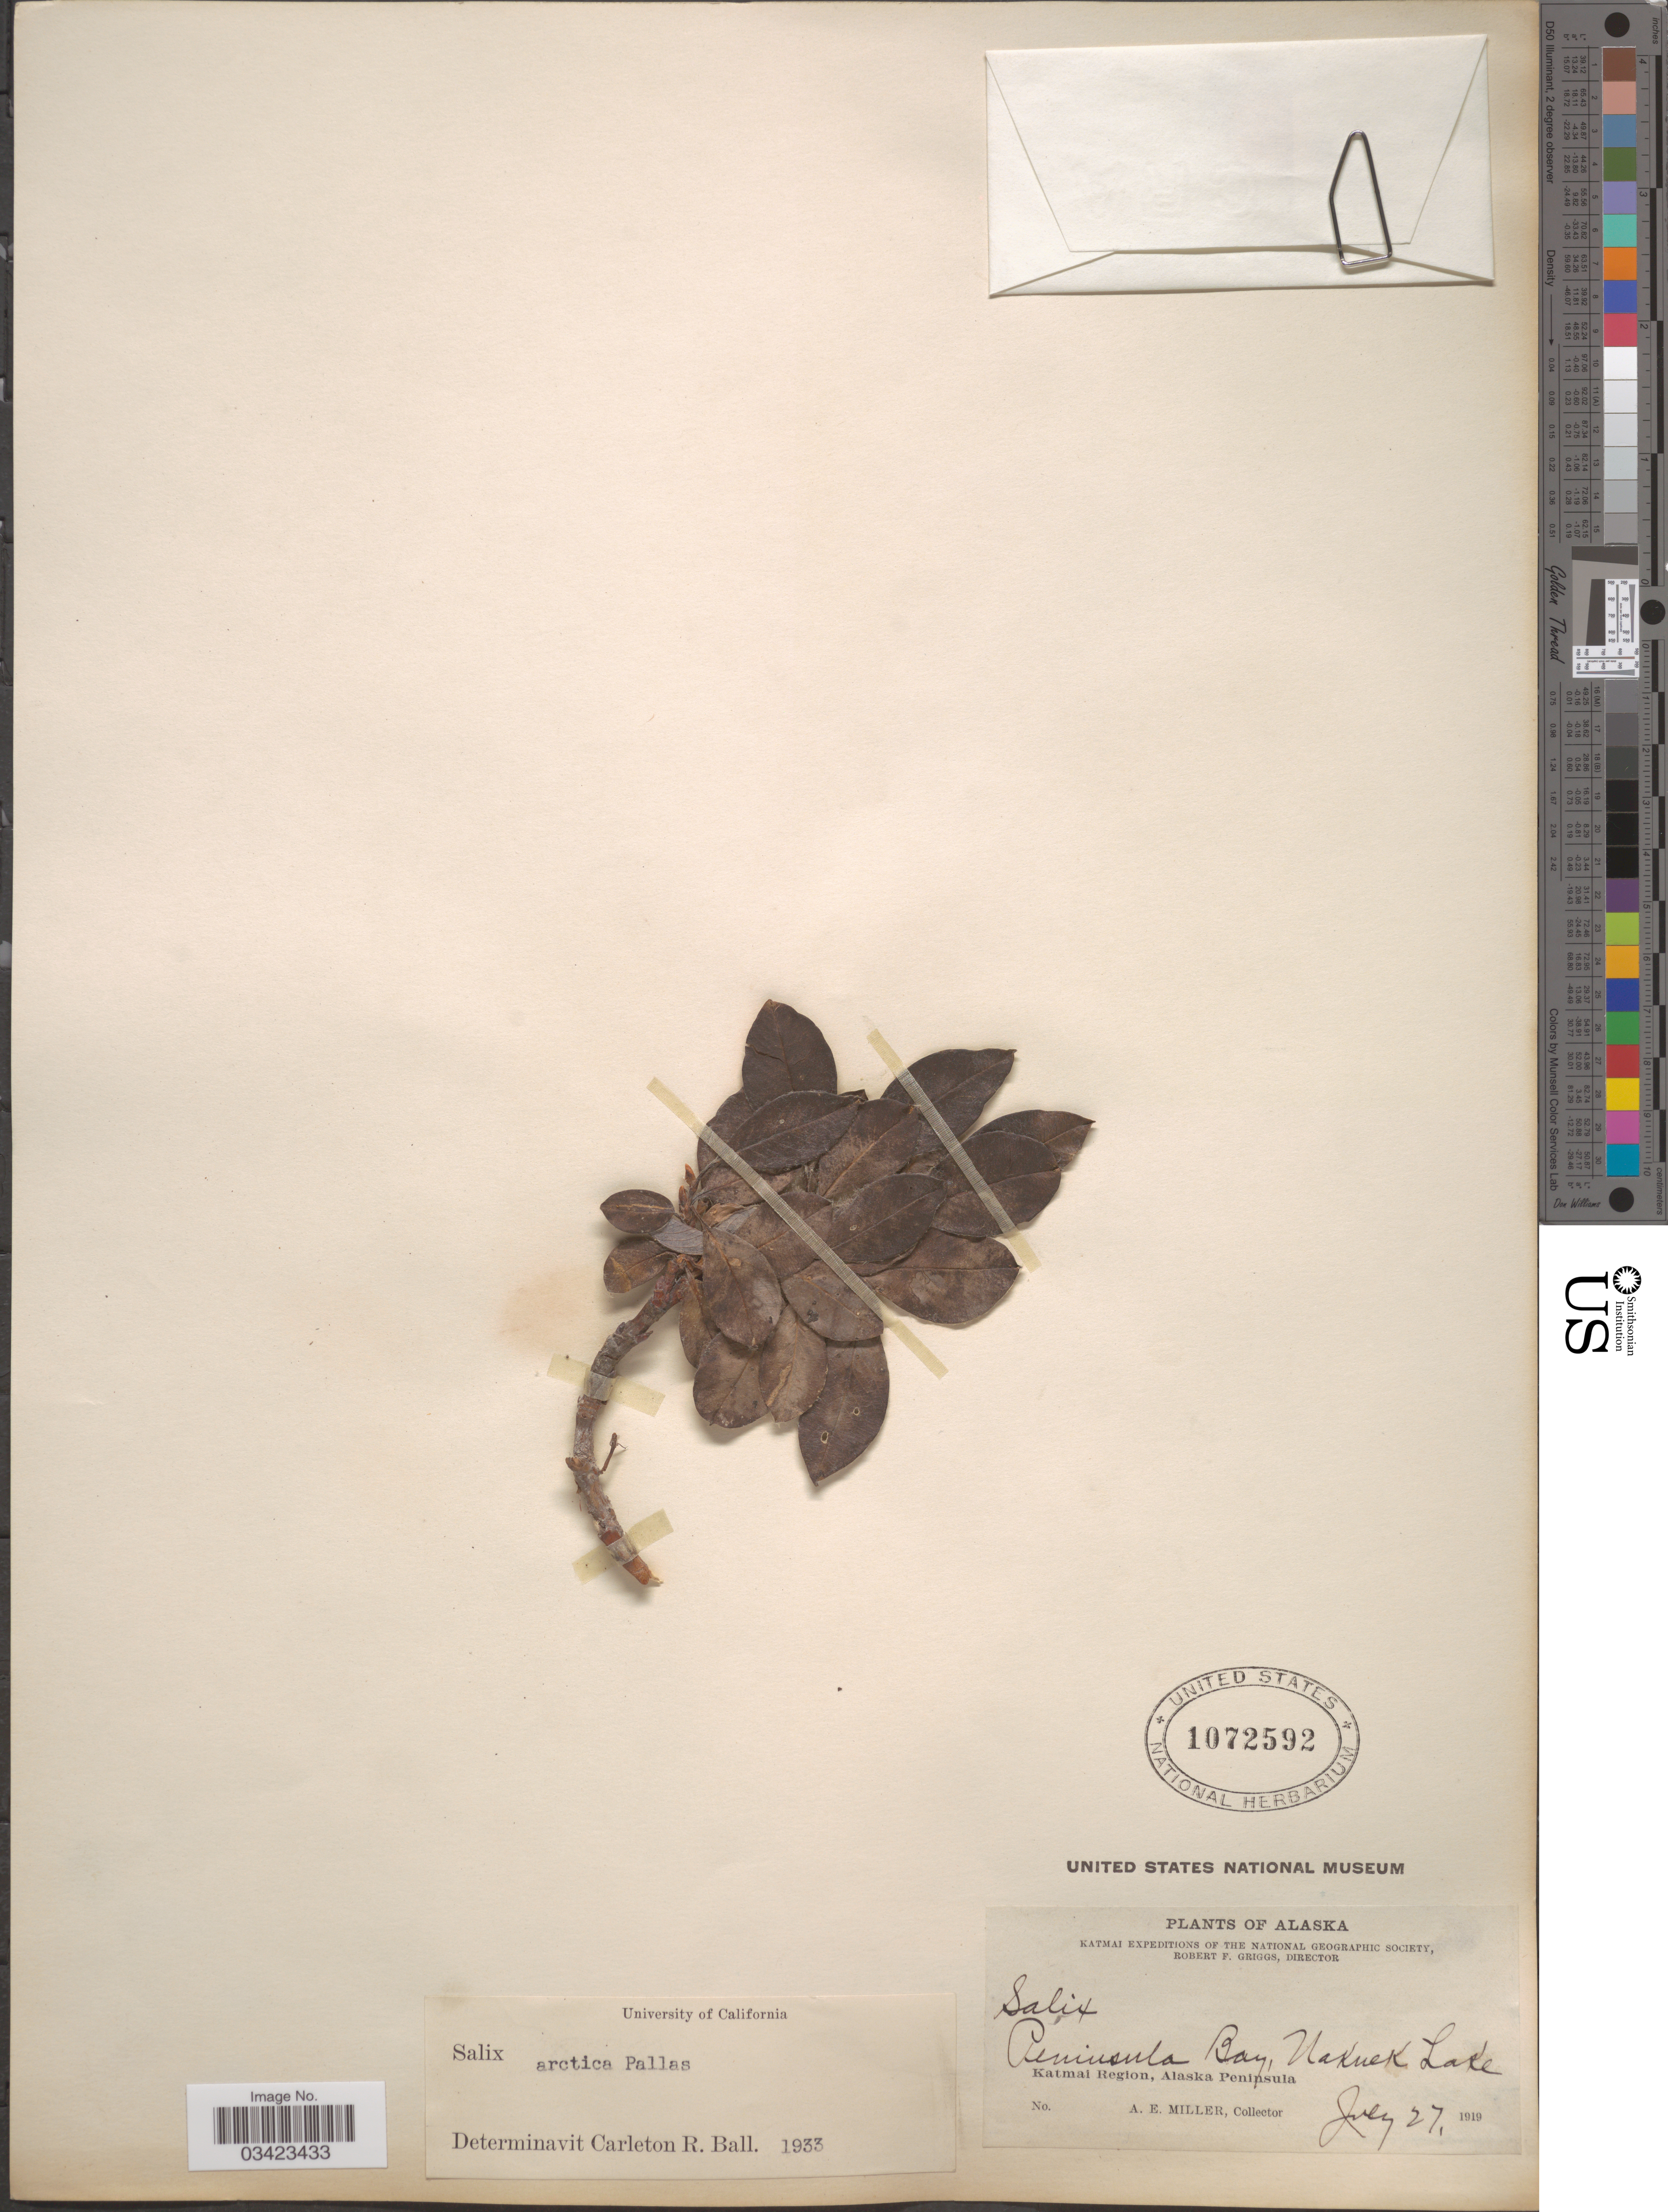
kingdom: Plantae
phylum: Tracheophyta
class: Magnoliopsida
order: Malpighiales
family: Salicaceae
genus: Salix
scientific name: Salix arctica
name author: Pall.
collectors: A. E. Miller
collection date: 1919-07-27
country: United States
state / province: Alaska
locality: Peninsula Bay, Nakuek Lake. Katmai Region, Alaska Peninsula.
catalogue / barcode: US 1072592